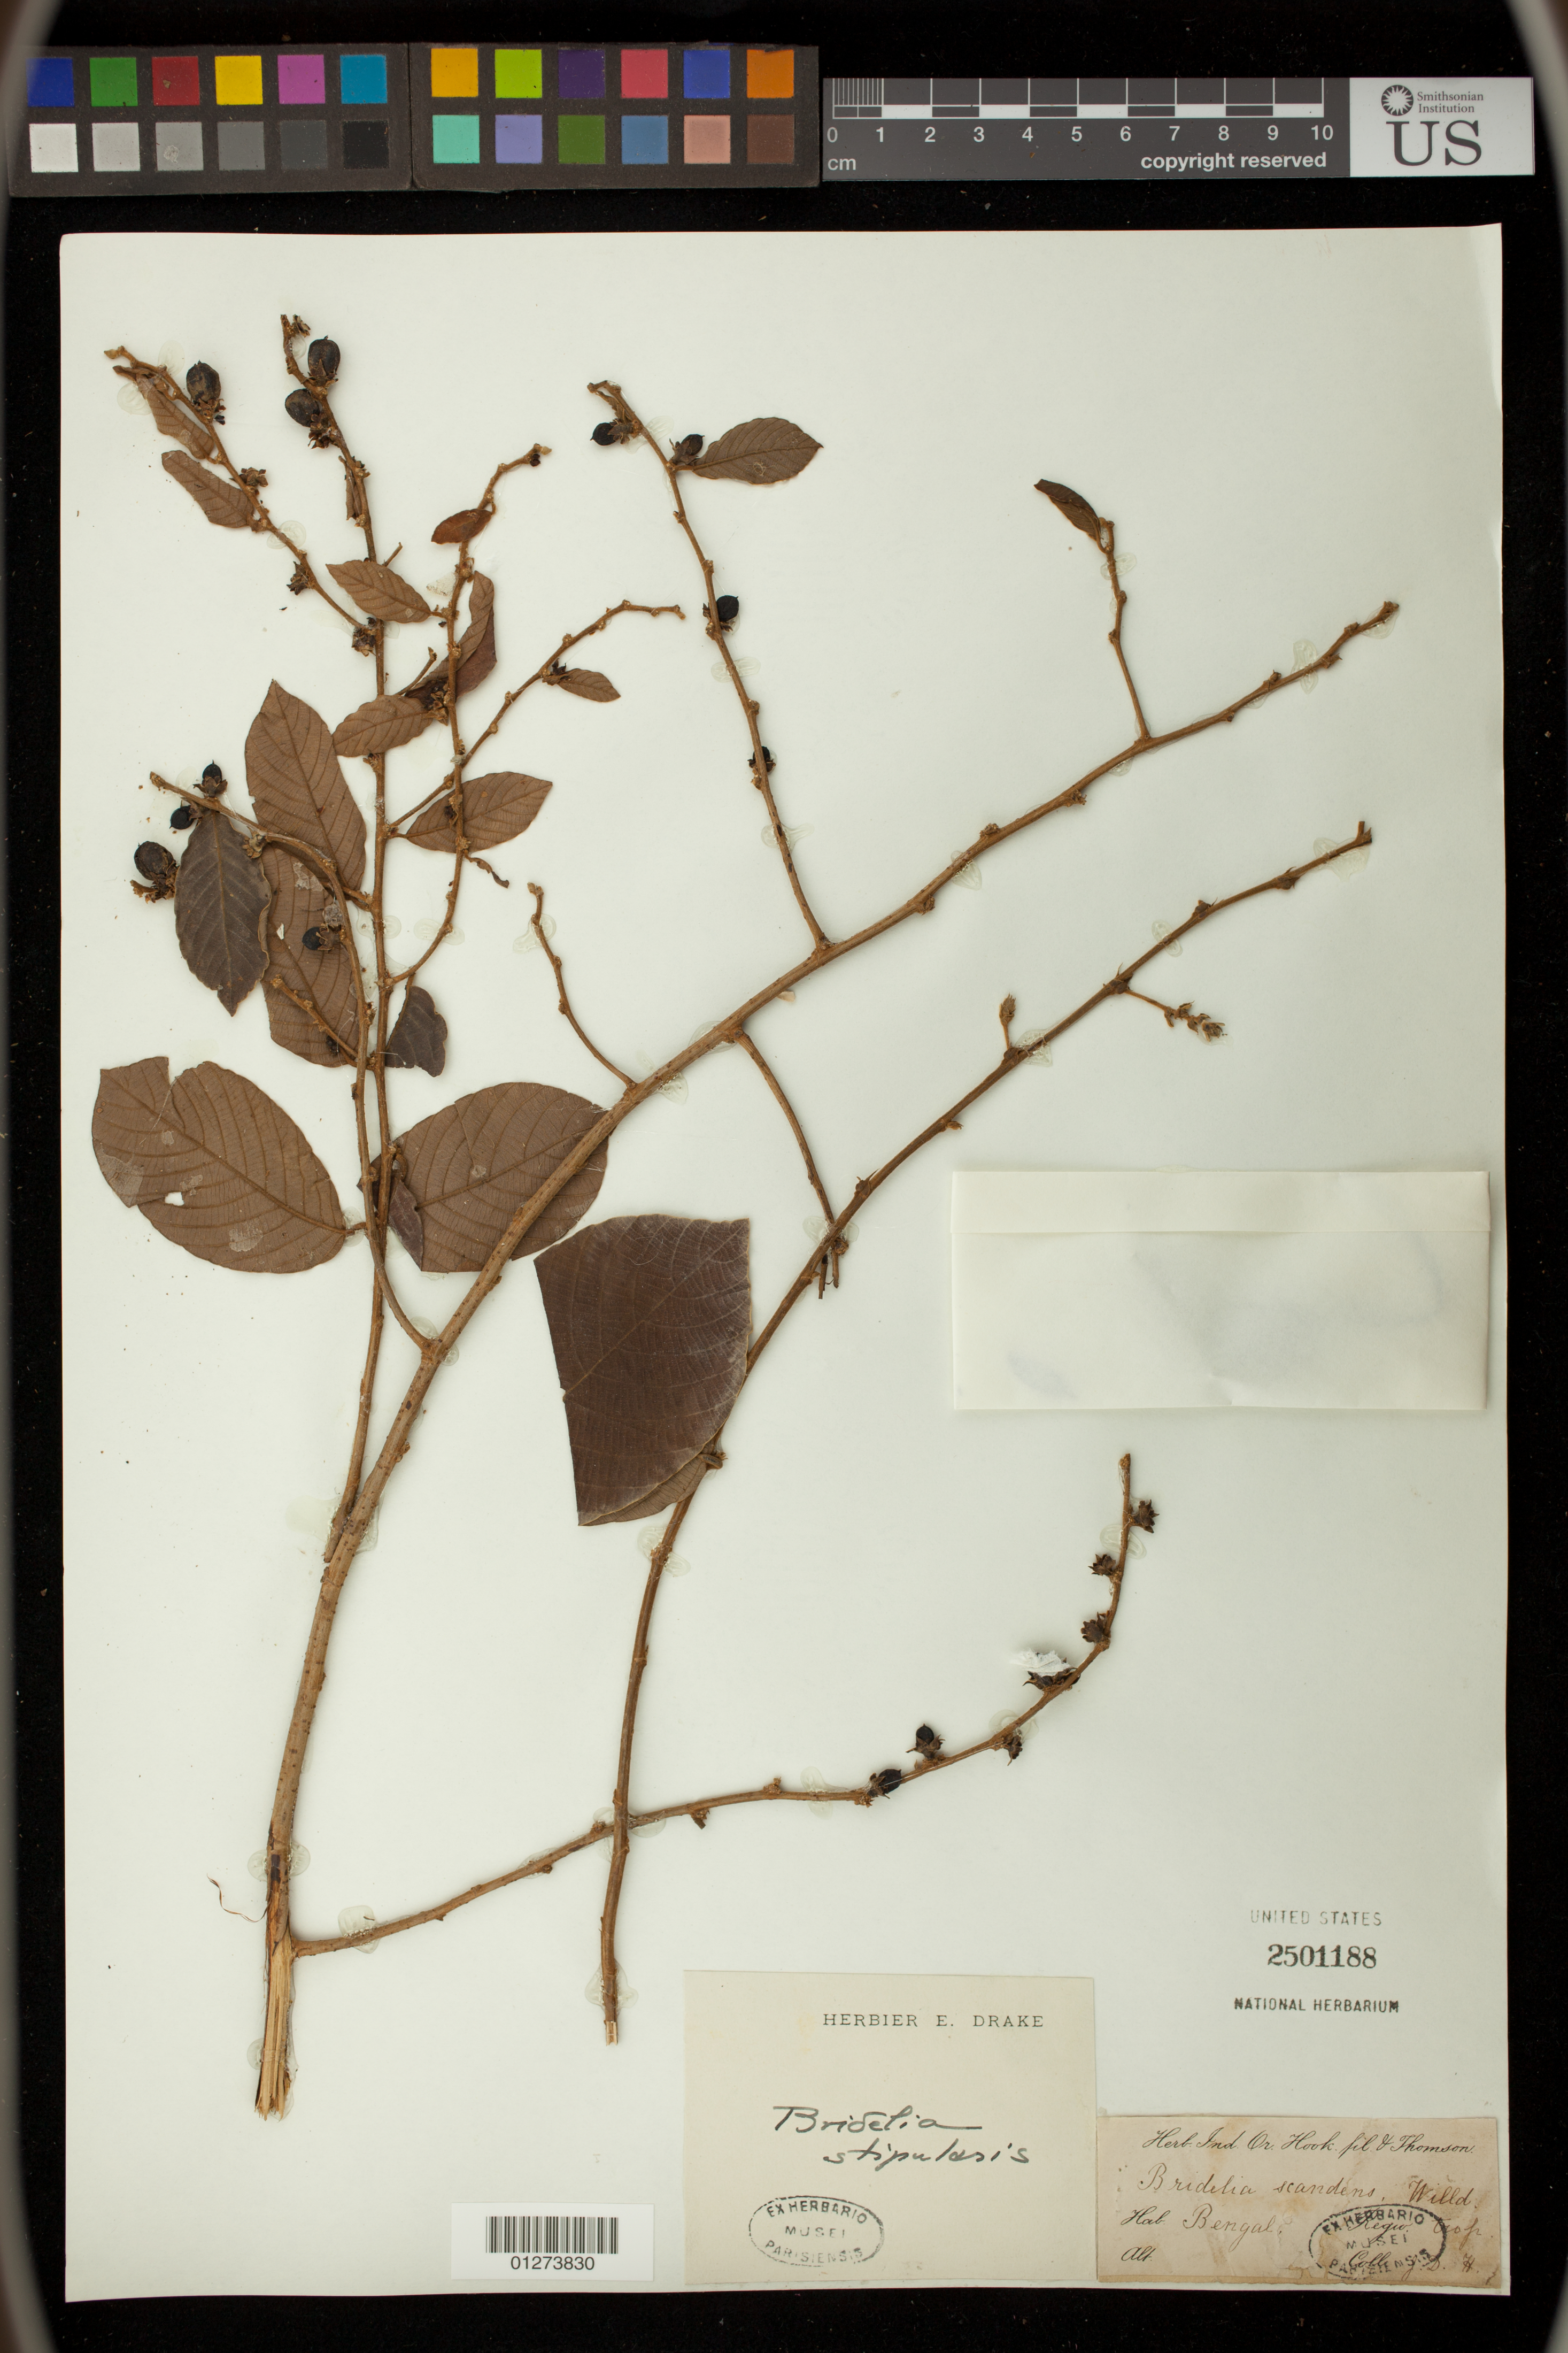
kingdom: Plantae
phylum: Tracheophyta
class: Magnoliopsida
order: Malpighiales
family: Phyllanthaceae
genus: Bridelia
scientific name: Bridelia stipularis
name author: (L.) Blume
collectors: J. D. Hooker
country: India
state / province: West Bengal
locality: Bengal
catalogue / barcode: US 2501188